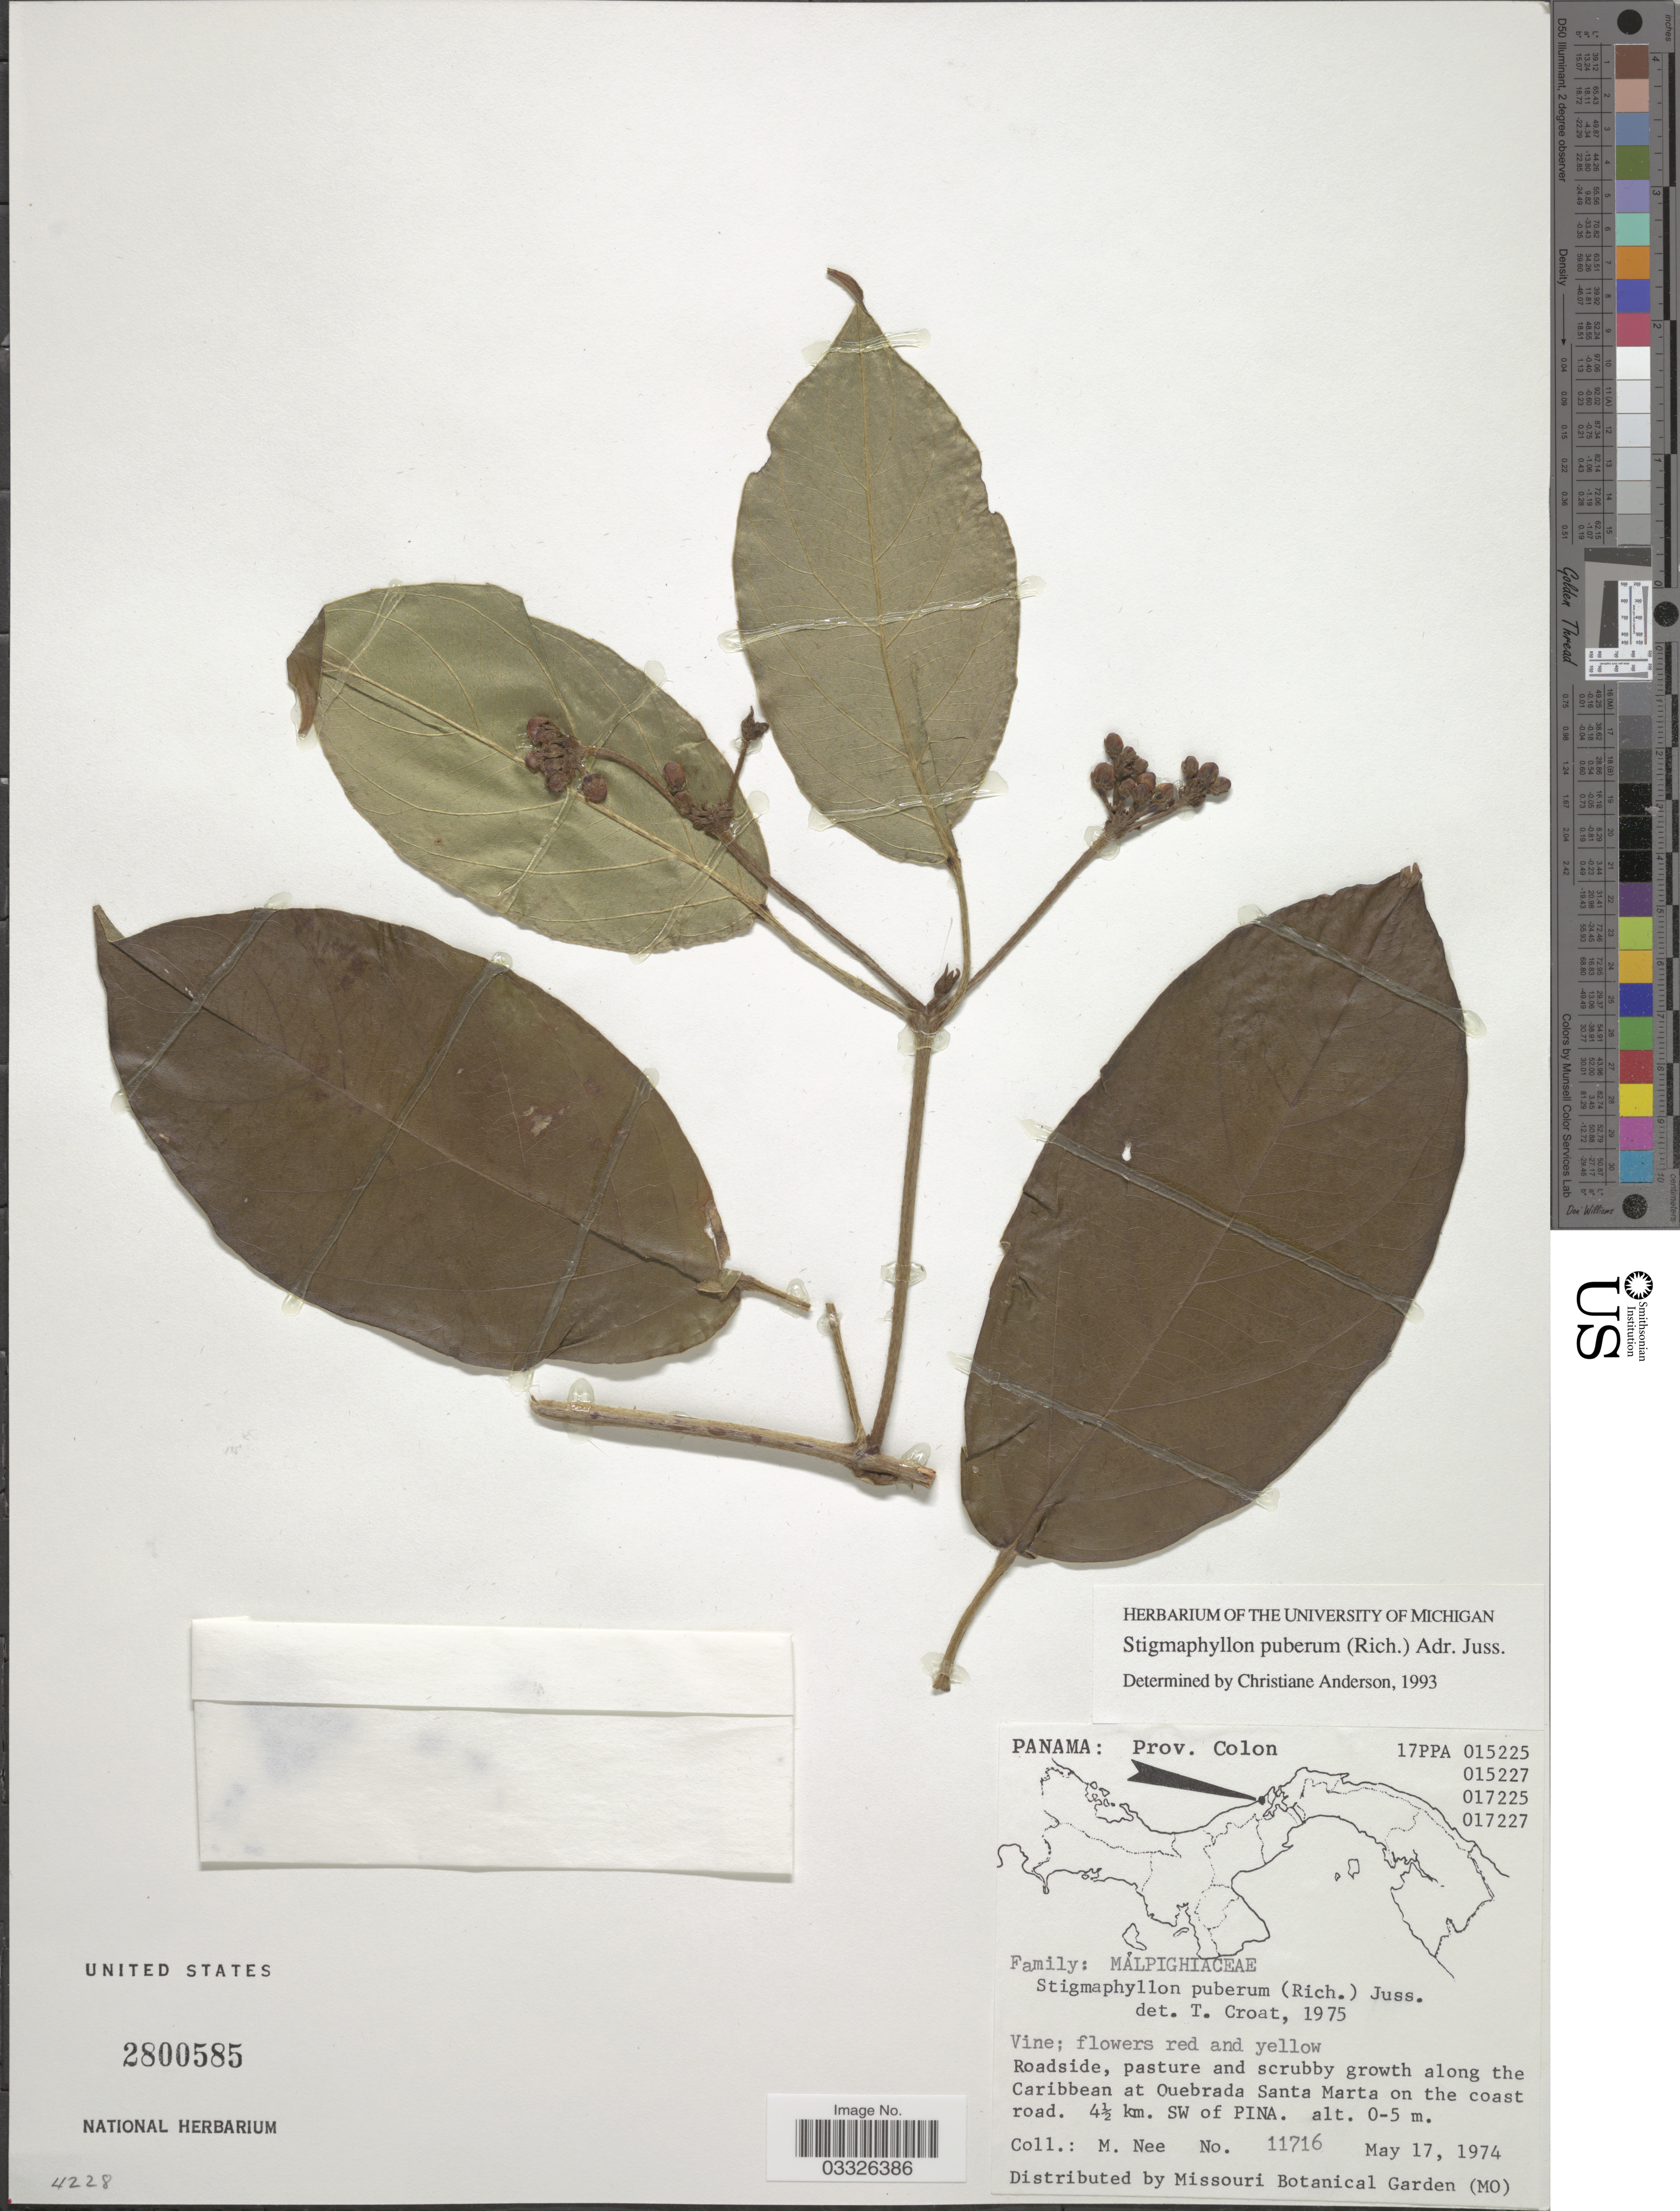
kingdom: Plantae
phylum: Tracheophyta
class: Magnoliopsida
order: Malpighiales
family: Malpighiaceae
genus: Stigmaphyllon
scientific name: Stigmaphyllon puberum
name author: (Rich.) A. Juss.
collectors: M. Nee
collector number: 11716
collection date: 1974-05-17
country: Panama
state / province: Colón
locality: Pasture and scrubby growth along the Caribbean at Quebrada Santa Marta on the coast road. 4½ km. SW of PINA.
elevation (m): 0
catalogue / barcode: US 2800585